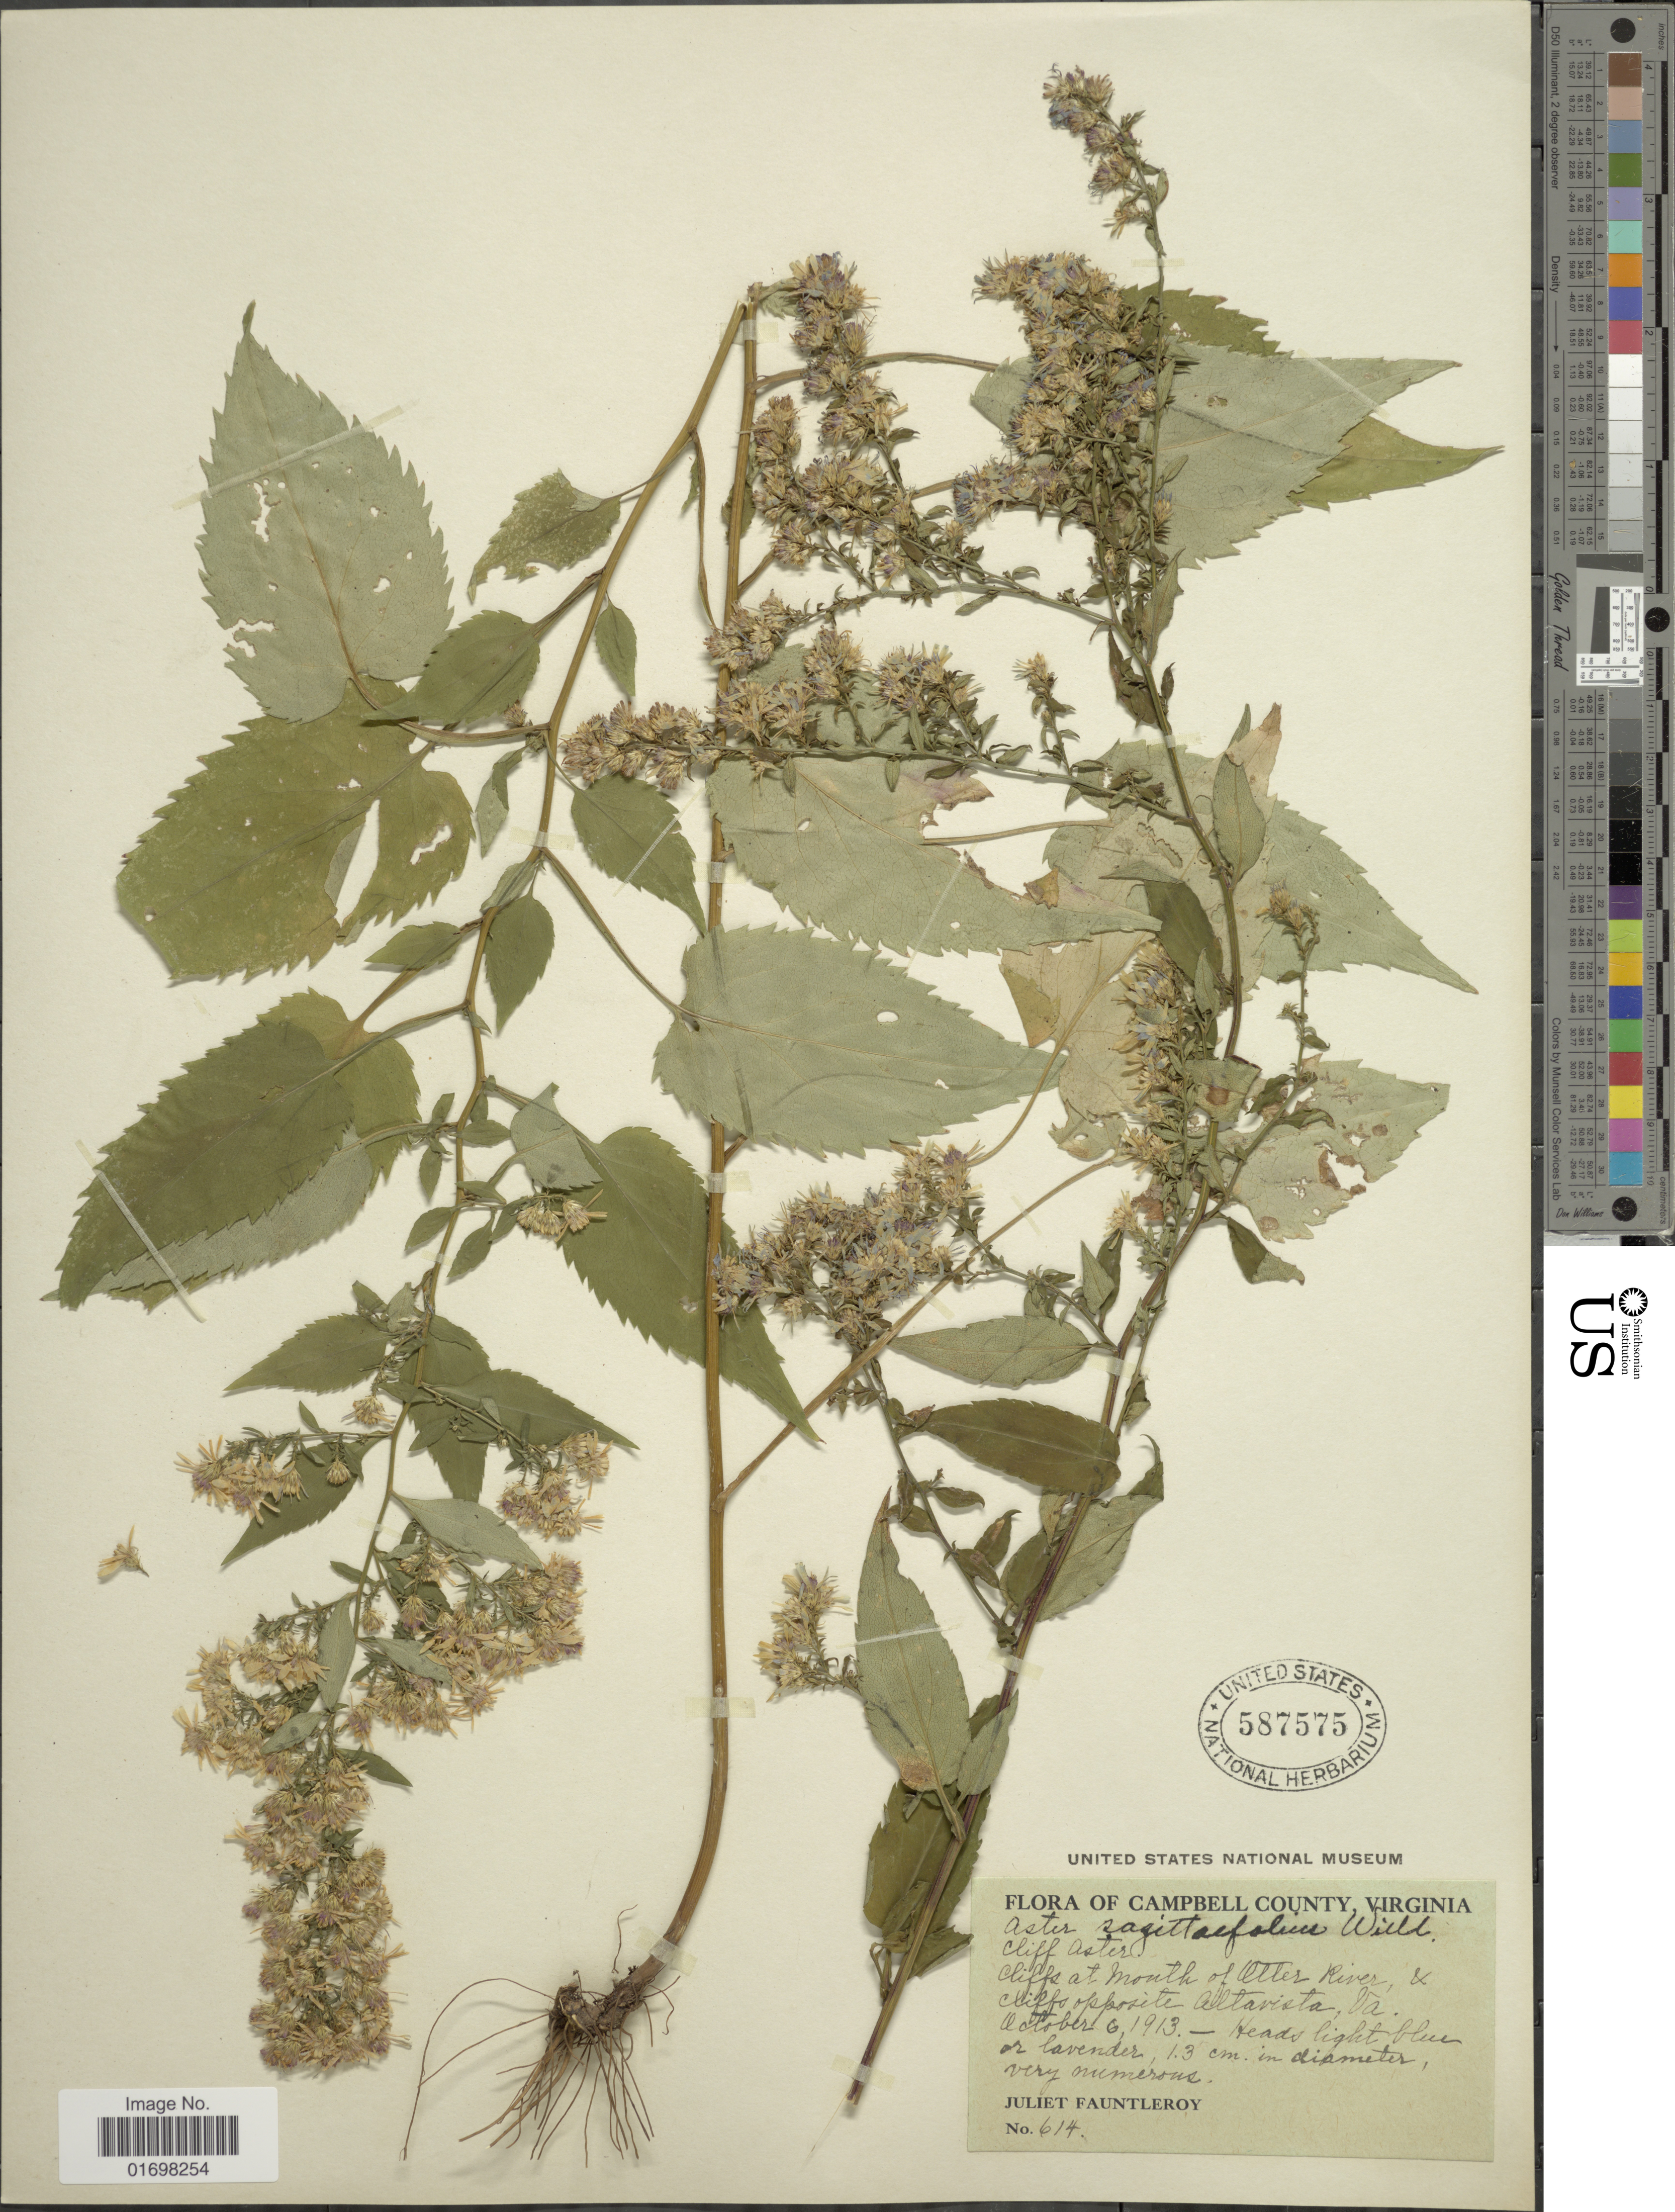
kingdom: Plantae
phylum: Tracheophyta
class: Magnoliopsida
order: Asterales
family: Asteraceae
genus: Symphyotrichum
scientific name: Symphyotrichum cordifolium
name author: (L.) G.L. Nesom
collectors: J. Fauntleroy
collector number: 614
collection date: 1913-10-06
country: United States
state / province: Virginia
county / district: Campbell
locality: Campbell County, Virginia, Cliffs at mouth of Otter River, & cliffs opposite Altavista, Va.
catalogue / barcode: US 587575